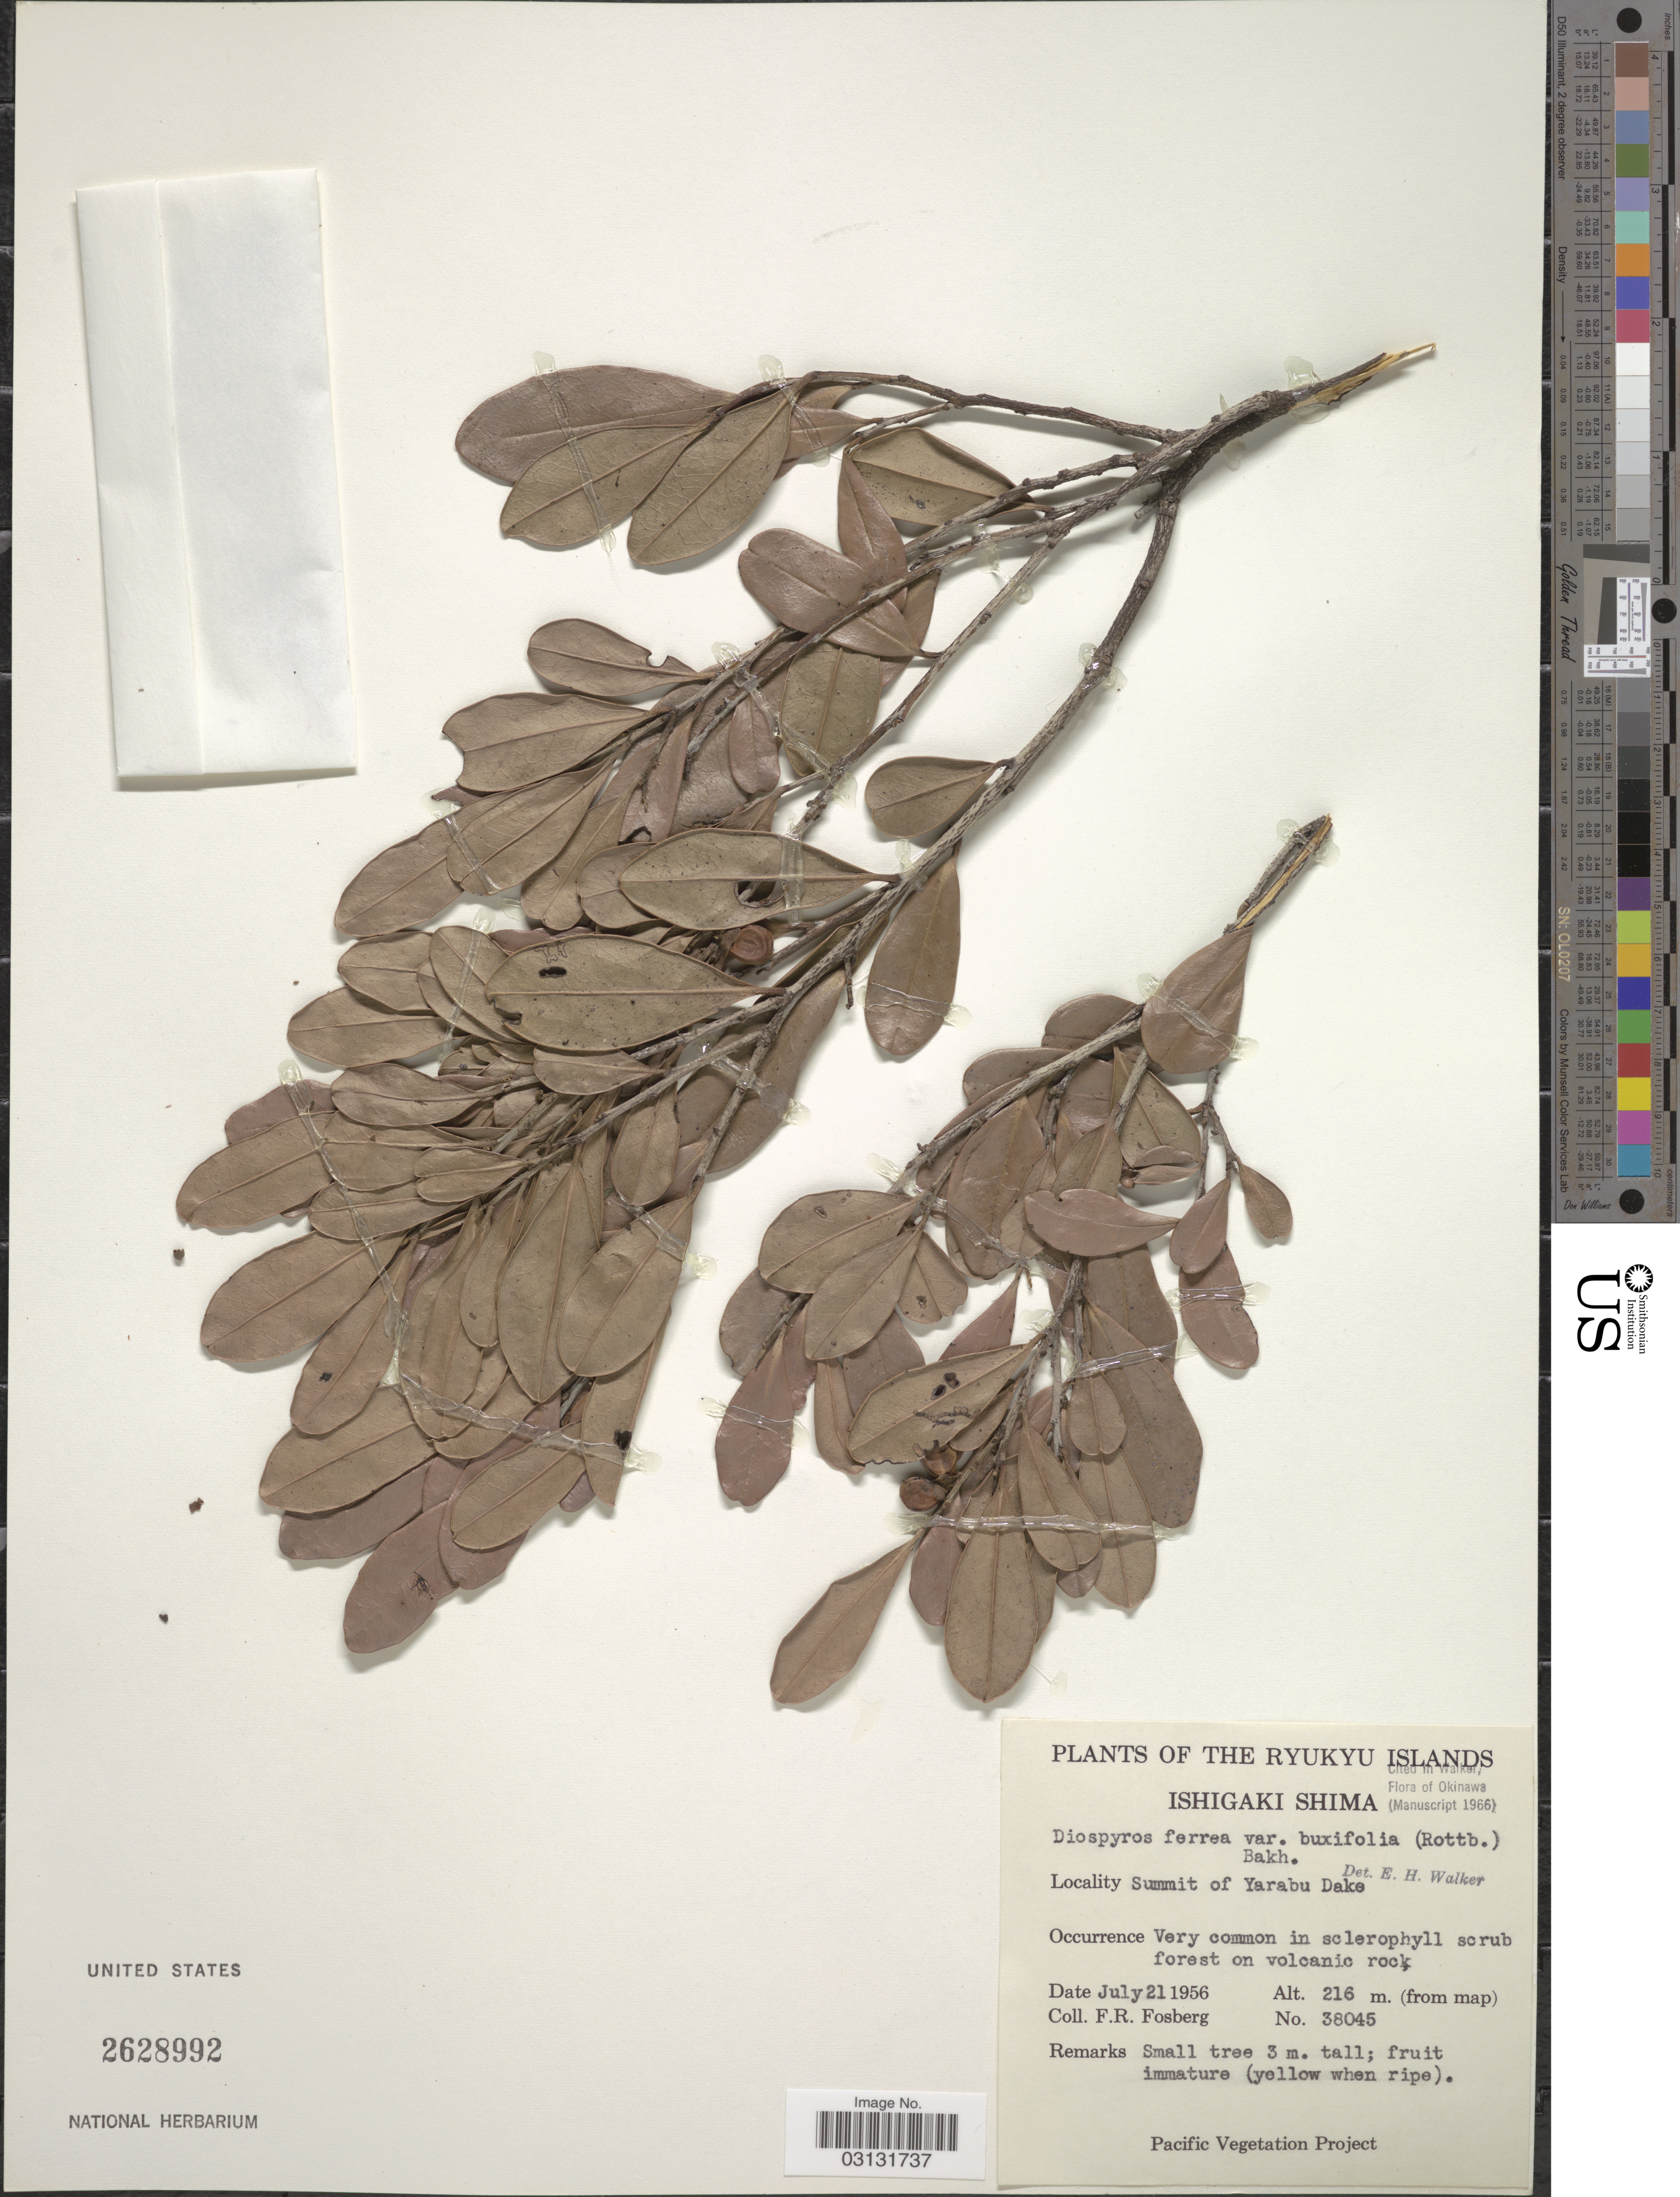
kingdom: Plantae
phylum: Tracheophyta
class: Magnoliopsida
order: Ericales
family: Ebenaceae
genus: Diospyros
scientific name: Diospyros ferrea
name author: (Willd.) Bakh.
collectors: F. R. Fosberg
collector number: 38045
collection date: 1956-07-21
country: Japan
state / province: Okinawa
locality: The Ryukyu Islands. Ishigaki Shima. Summit of Yarabu Dake.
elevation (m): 216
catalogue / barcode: US 2628992